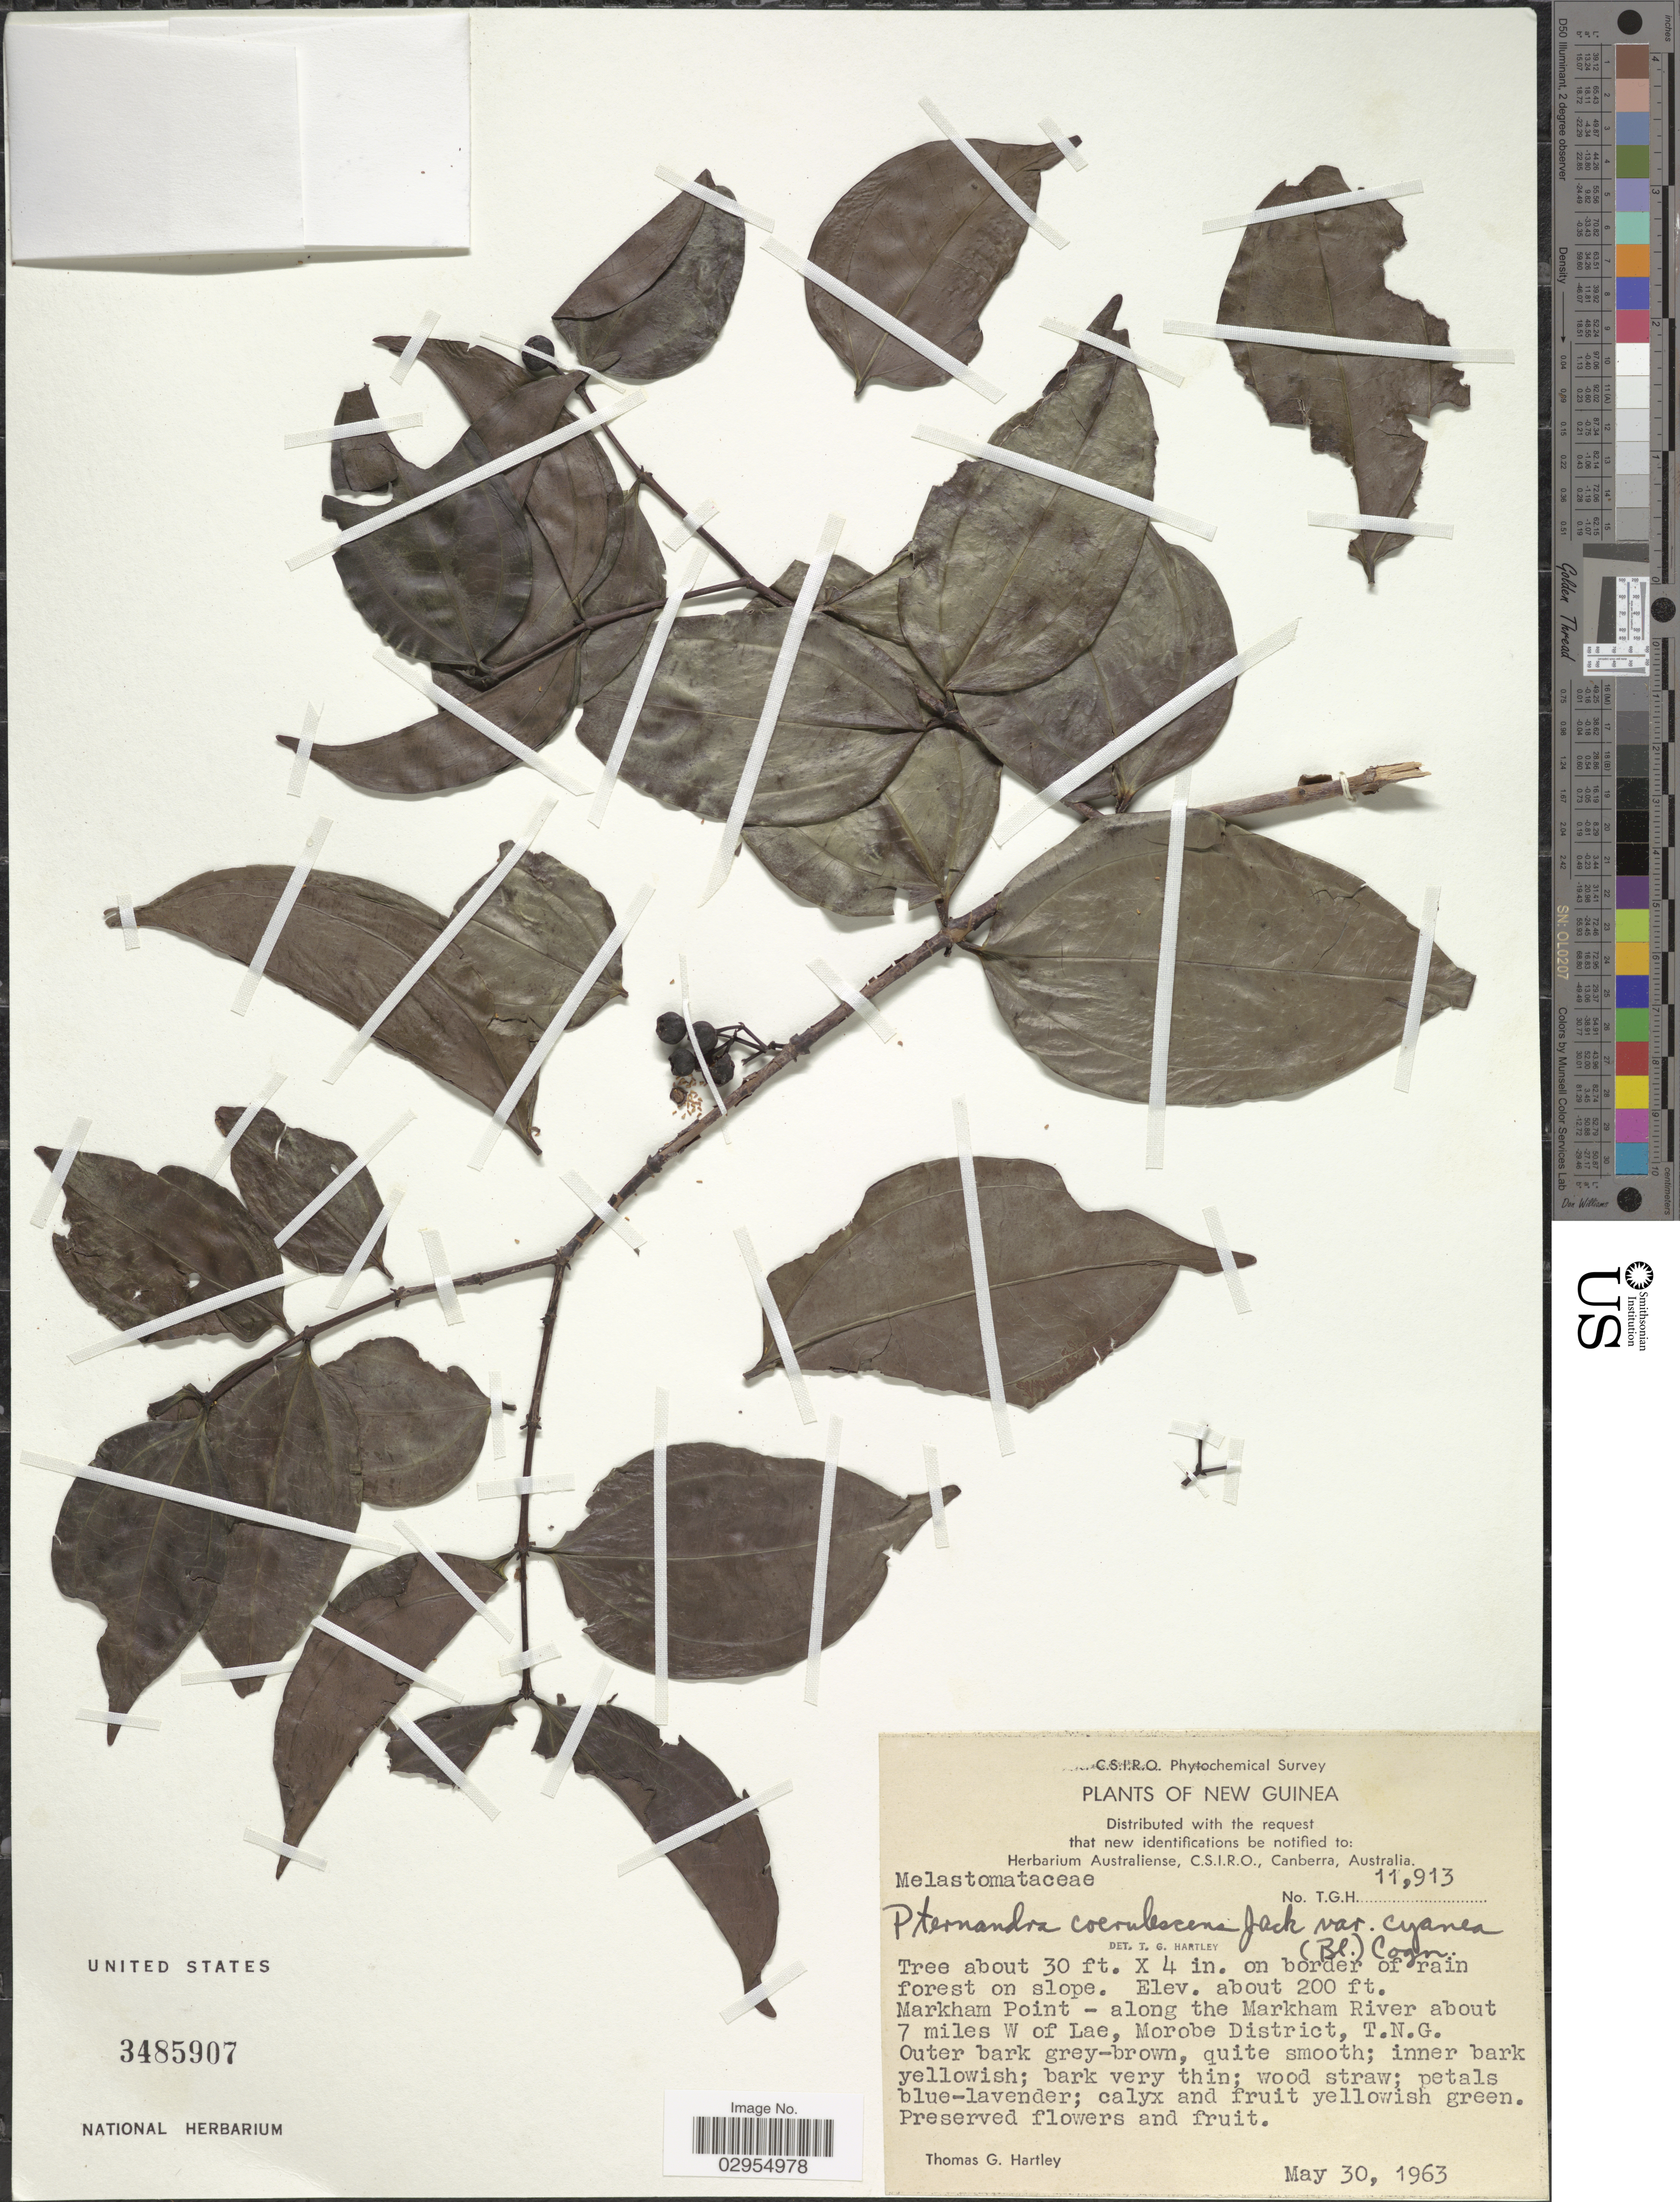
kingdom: Plantae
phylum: Tracheophyta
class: Magnoliopsida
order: Myrtales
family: Melastomataceae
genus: Pternandra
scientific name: Pternandra coerulescens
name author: Jack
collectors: T. G. Hartley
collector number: T.G.H.11913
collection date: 1963-05-30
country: Papua New Guinea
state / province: Morobe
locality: New Guinea. Markham Point - along the Markham River about 7 miles W of Lae, Morobe District, T.N.G.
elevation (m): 61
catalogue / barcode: US 3485907